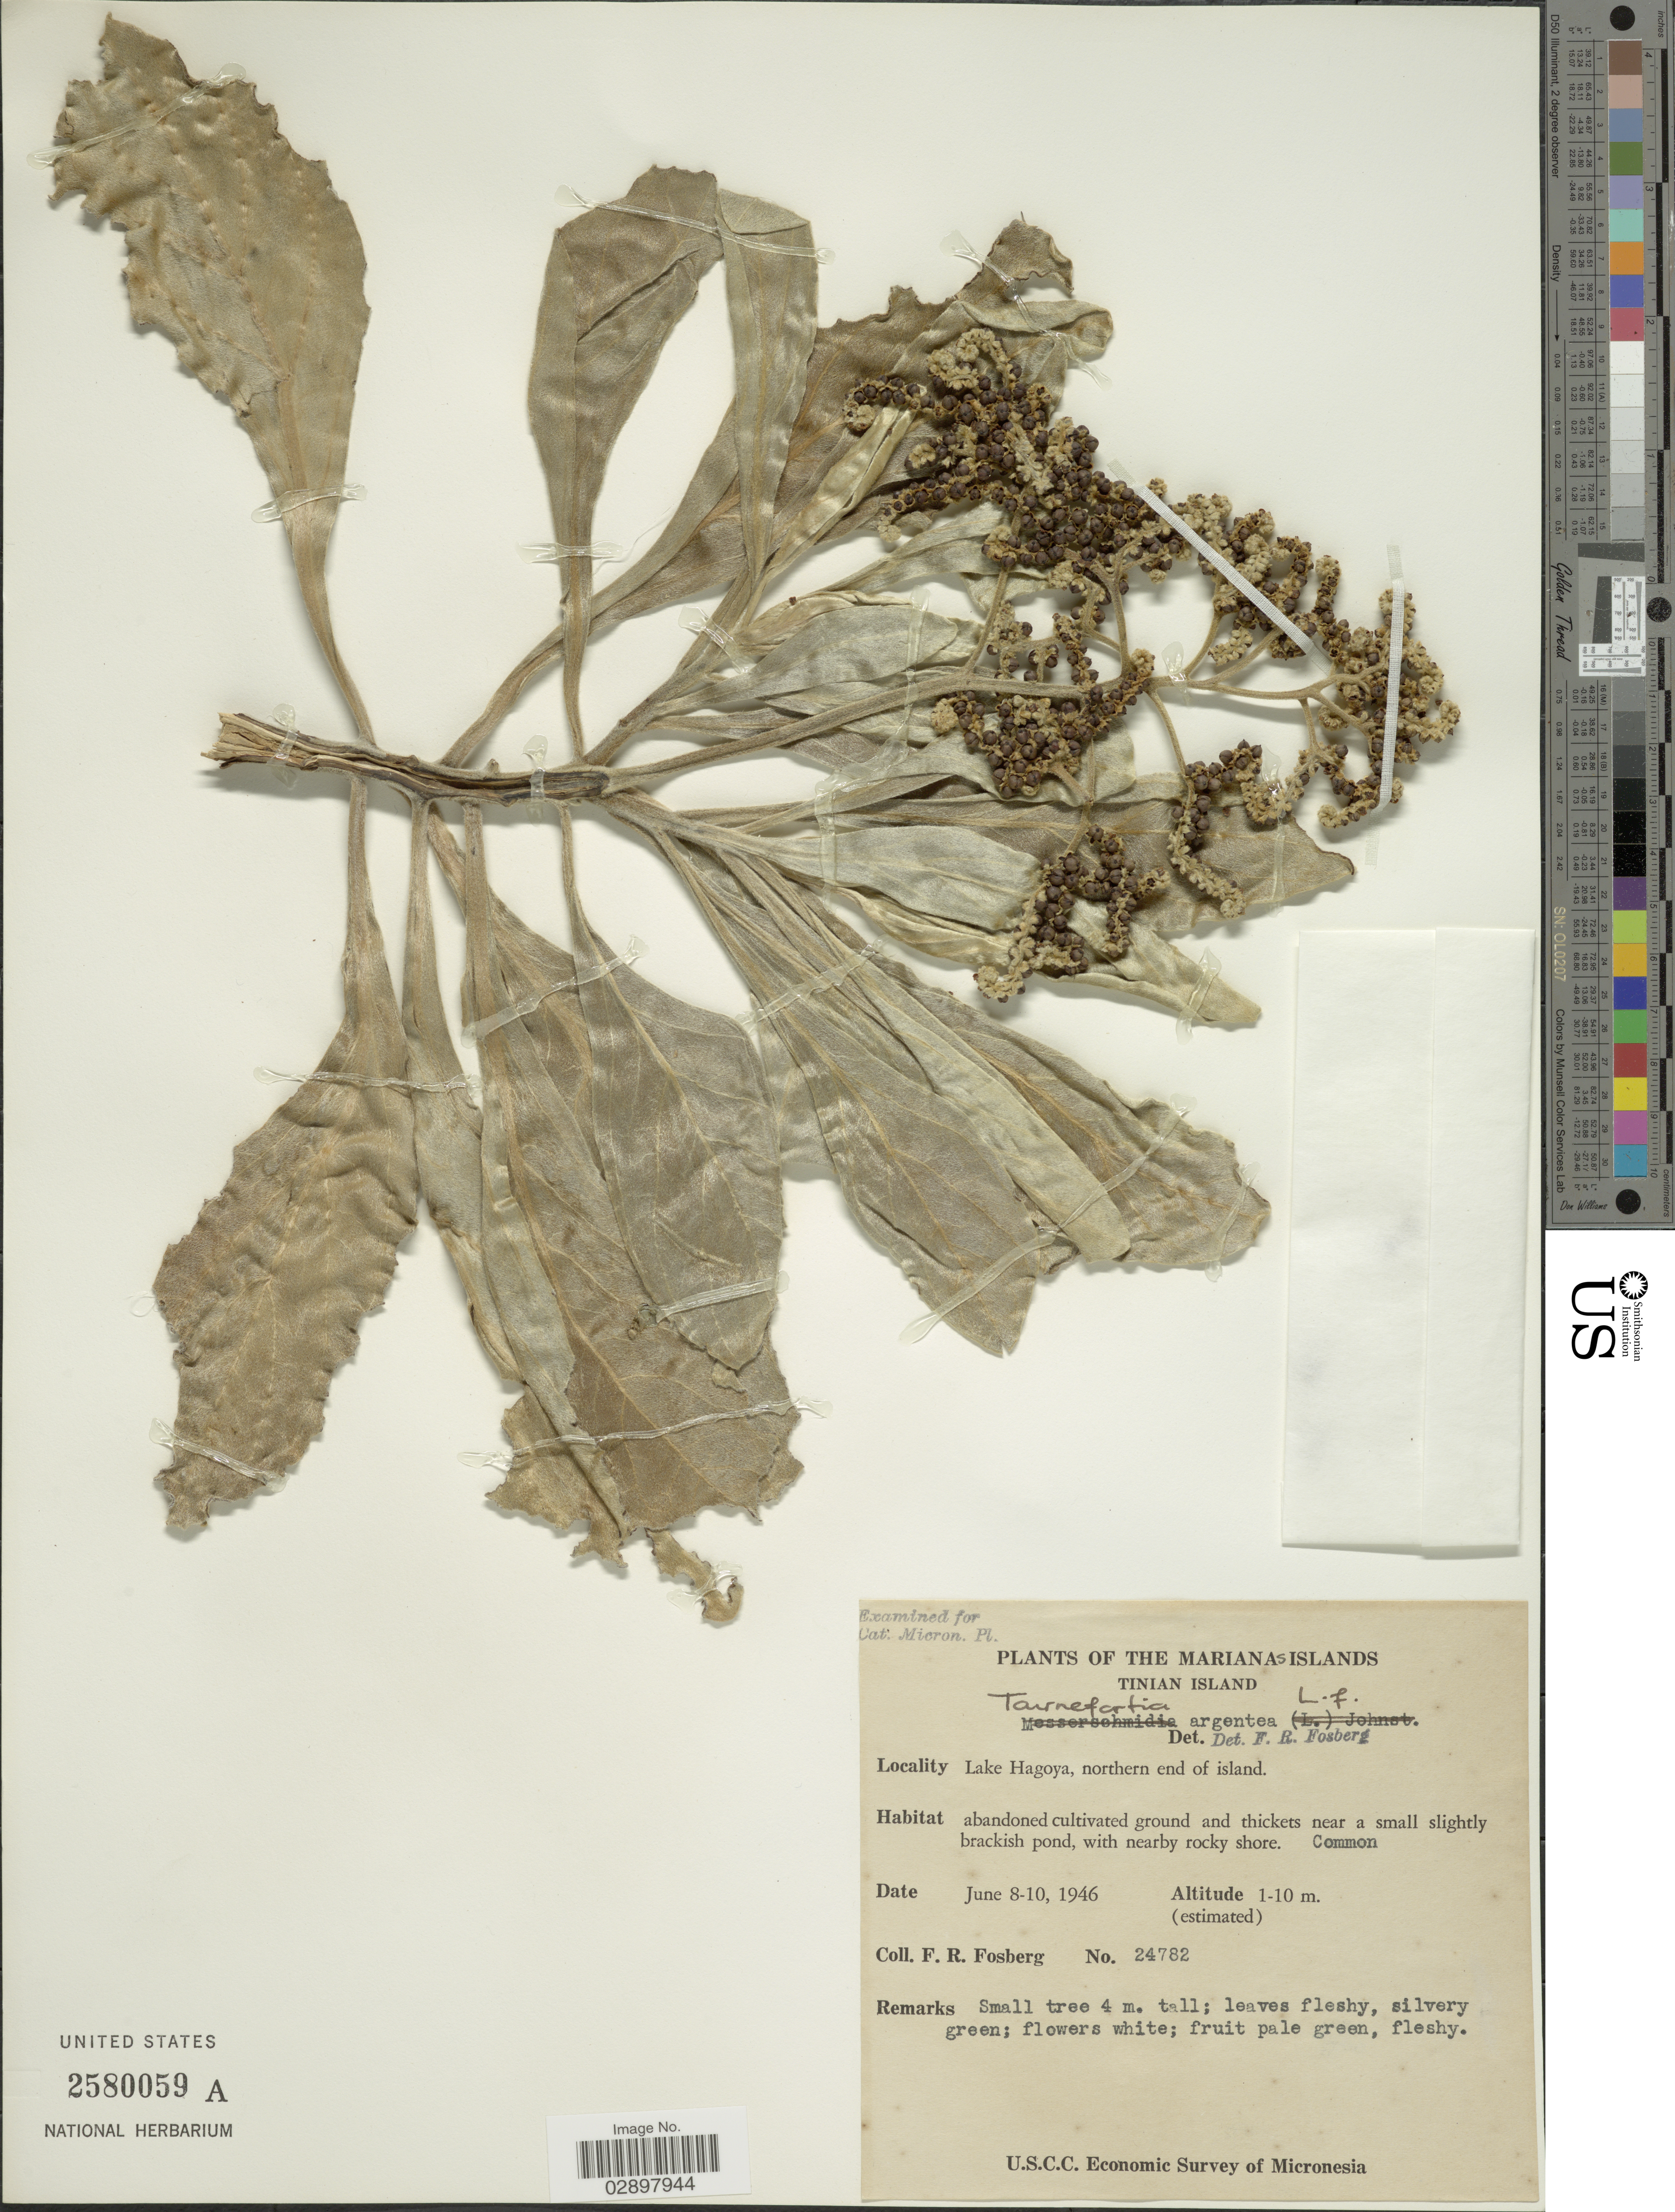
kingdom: Plantae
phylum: Tracheophyta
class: Magnoliopsida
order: Boraginales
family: Heliotropiaceae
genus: Heliotropium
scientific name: Heliotropium arboreum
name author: (Blanco) Mabberley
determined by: Wagner, W. L., (BOT), Smithsonian Institution - National Museum of Natural History (UNITED STATES)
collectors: F. R. Fosberg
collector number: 24782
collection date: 1946-06-08/1946-06-10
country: Northern Mariana Islands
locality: The Marianas Islands. Tinian Island. Lake Hagoya, northern end of island.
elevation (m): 1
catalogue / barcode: US 2580059A